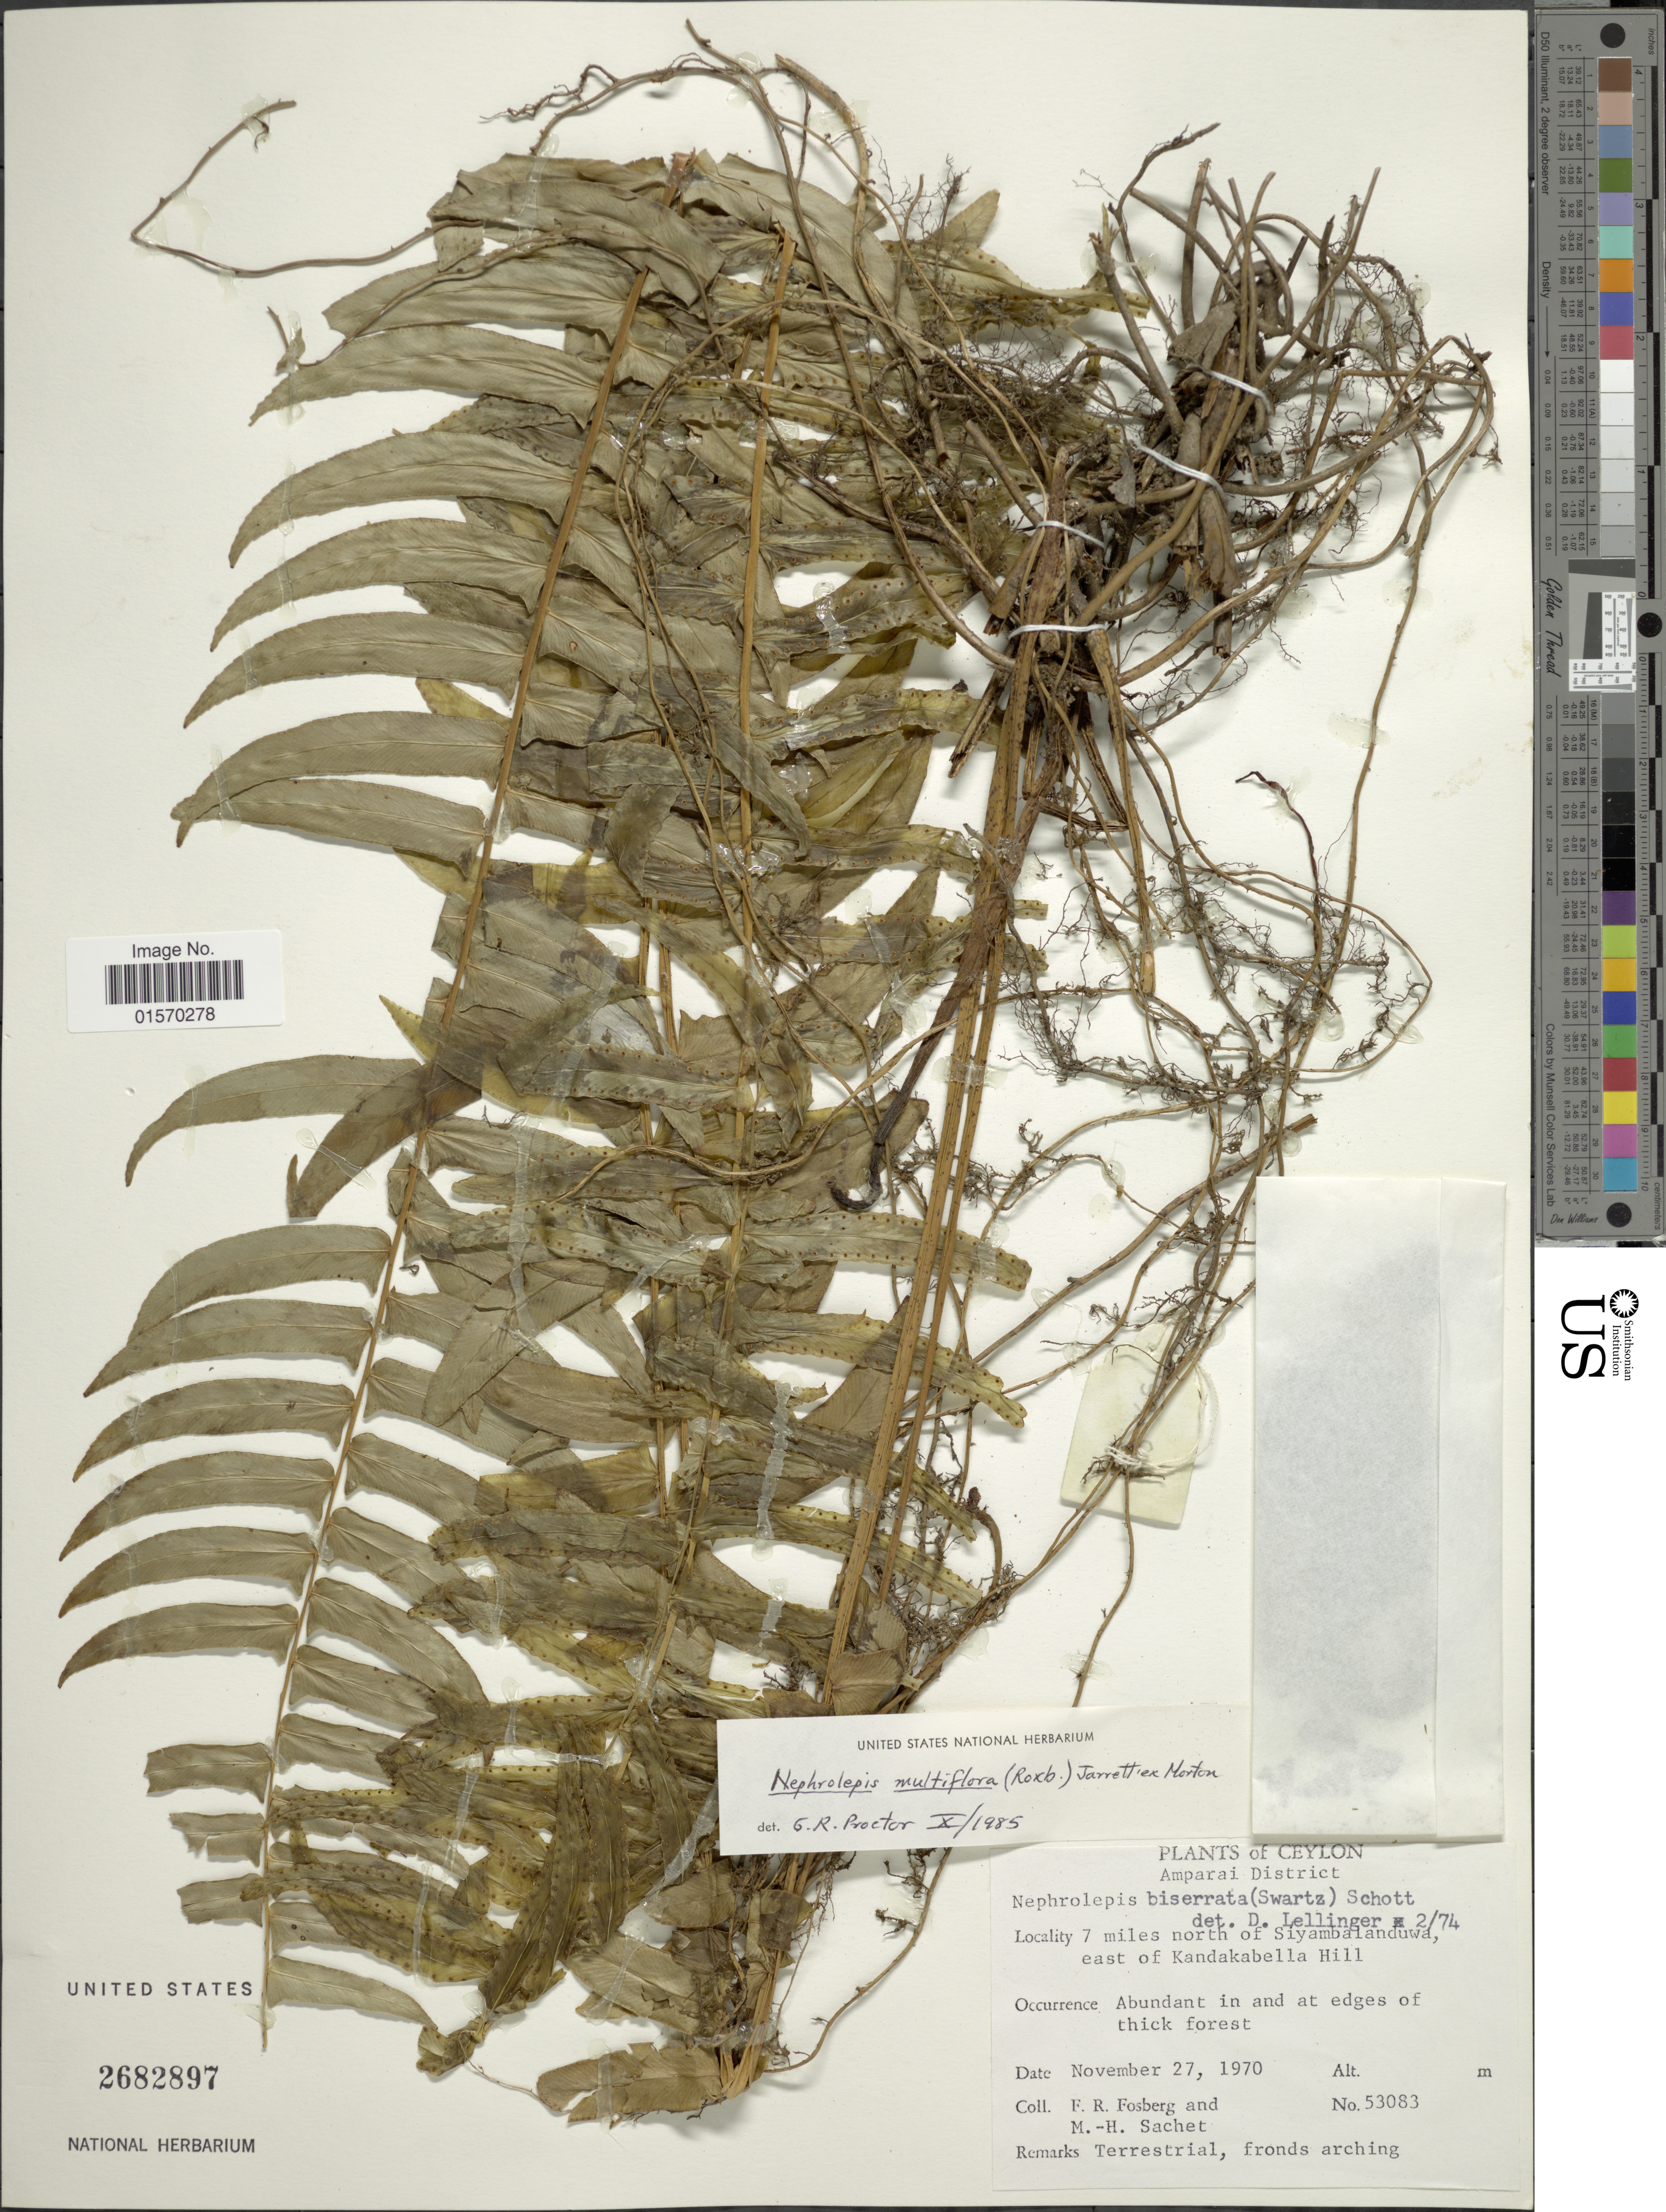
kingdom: Plantae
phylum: Tracheophyta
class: Polypodiopsida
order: Polypodiales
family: Nephrolepidaceae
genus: Nephrolepis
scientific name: Nephrolepis multiflora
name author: (Roxb.) F.M. Jarrett ex C.V. Morton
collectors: F. R. Fosberg & M.-H. Sachet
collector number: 53083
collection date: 1970-11-27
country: Sri Lanka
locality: Ceylon. Amparai District. 7 miles north of Siyambalanduwa, east of Kandakabella Hill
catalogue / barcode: US 2682897